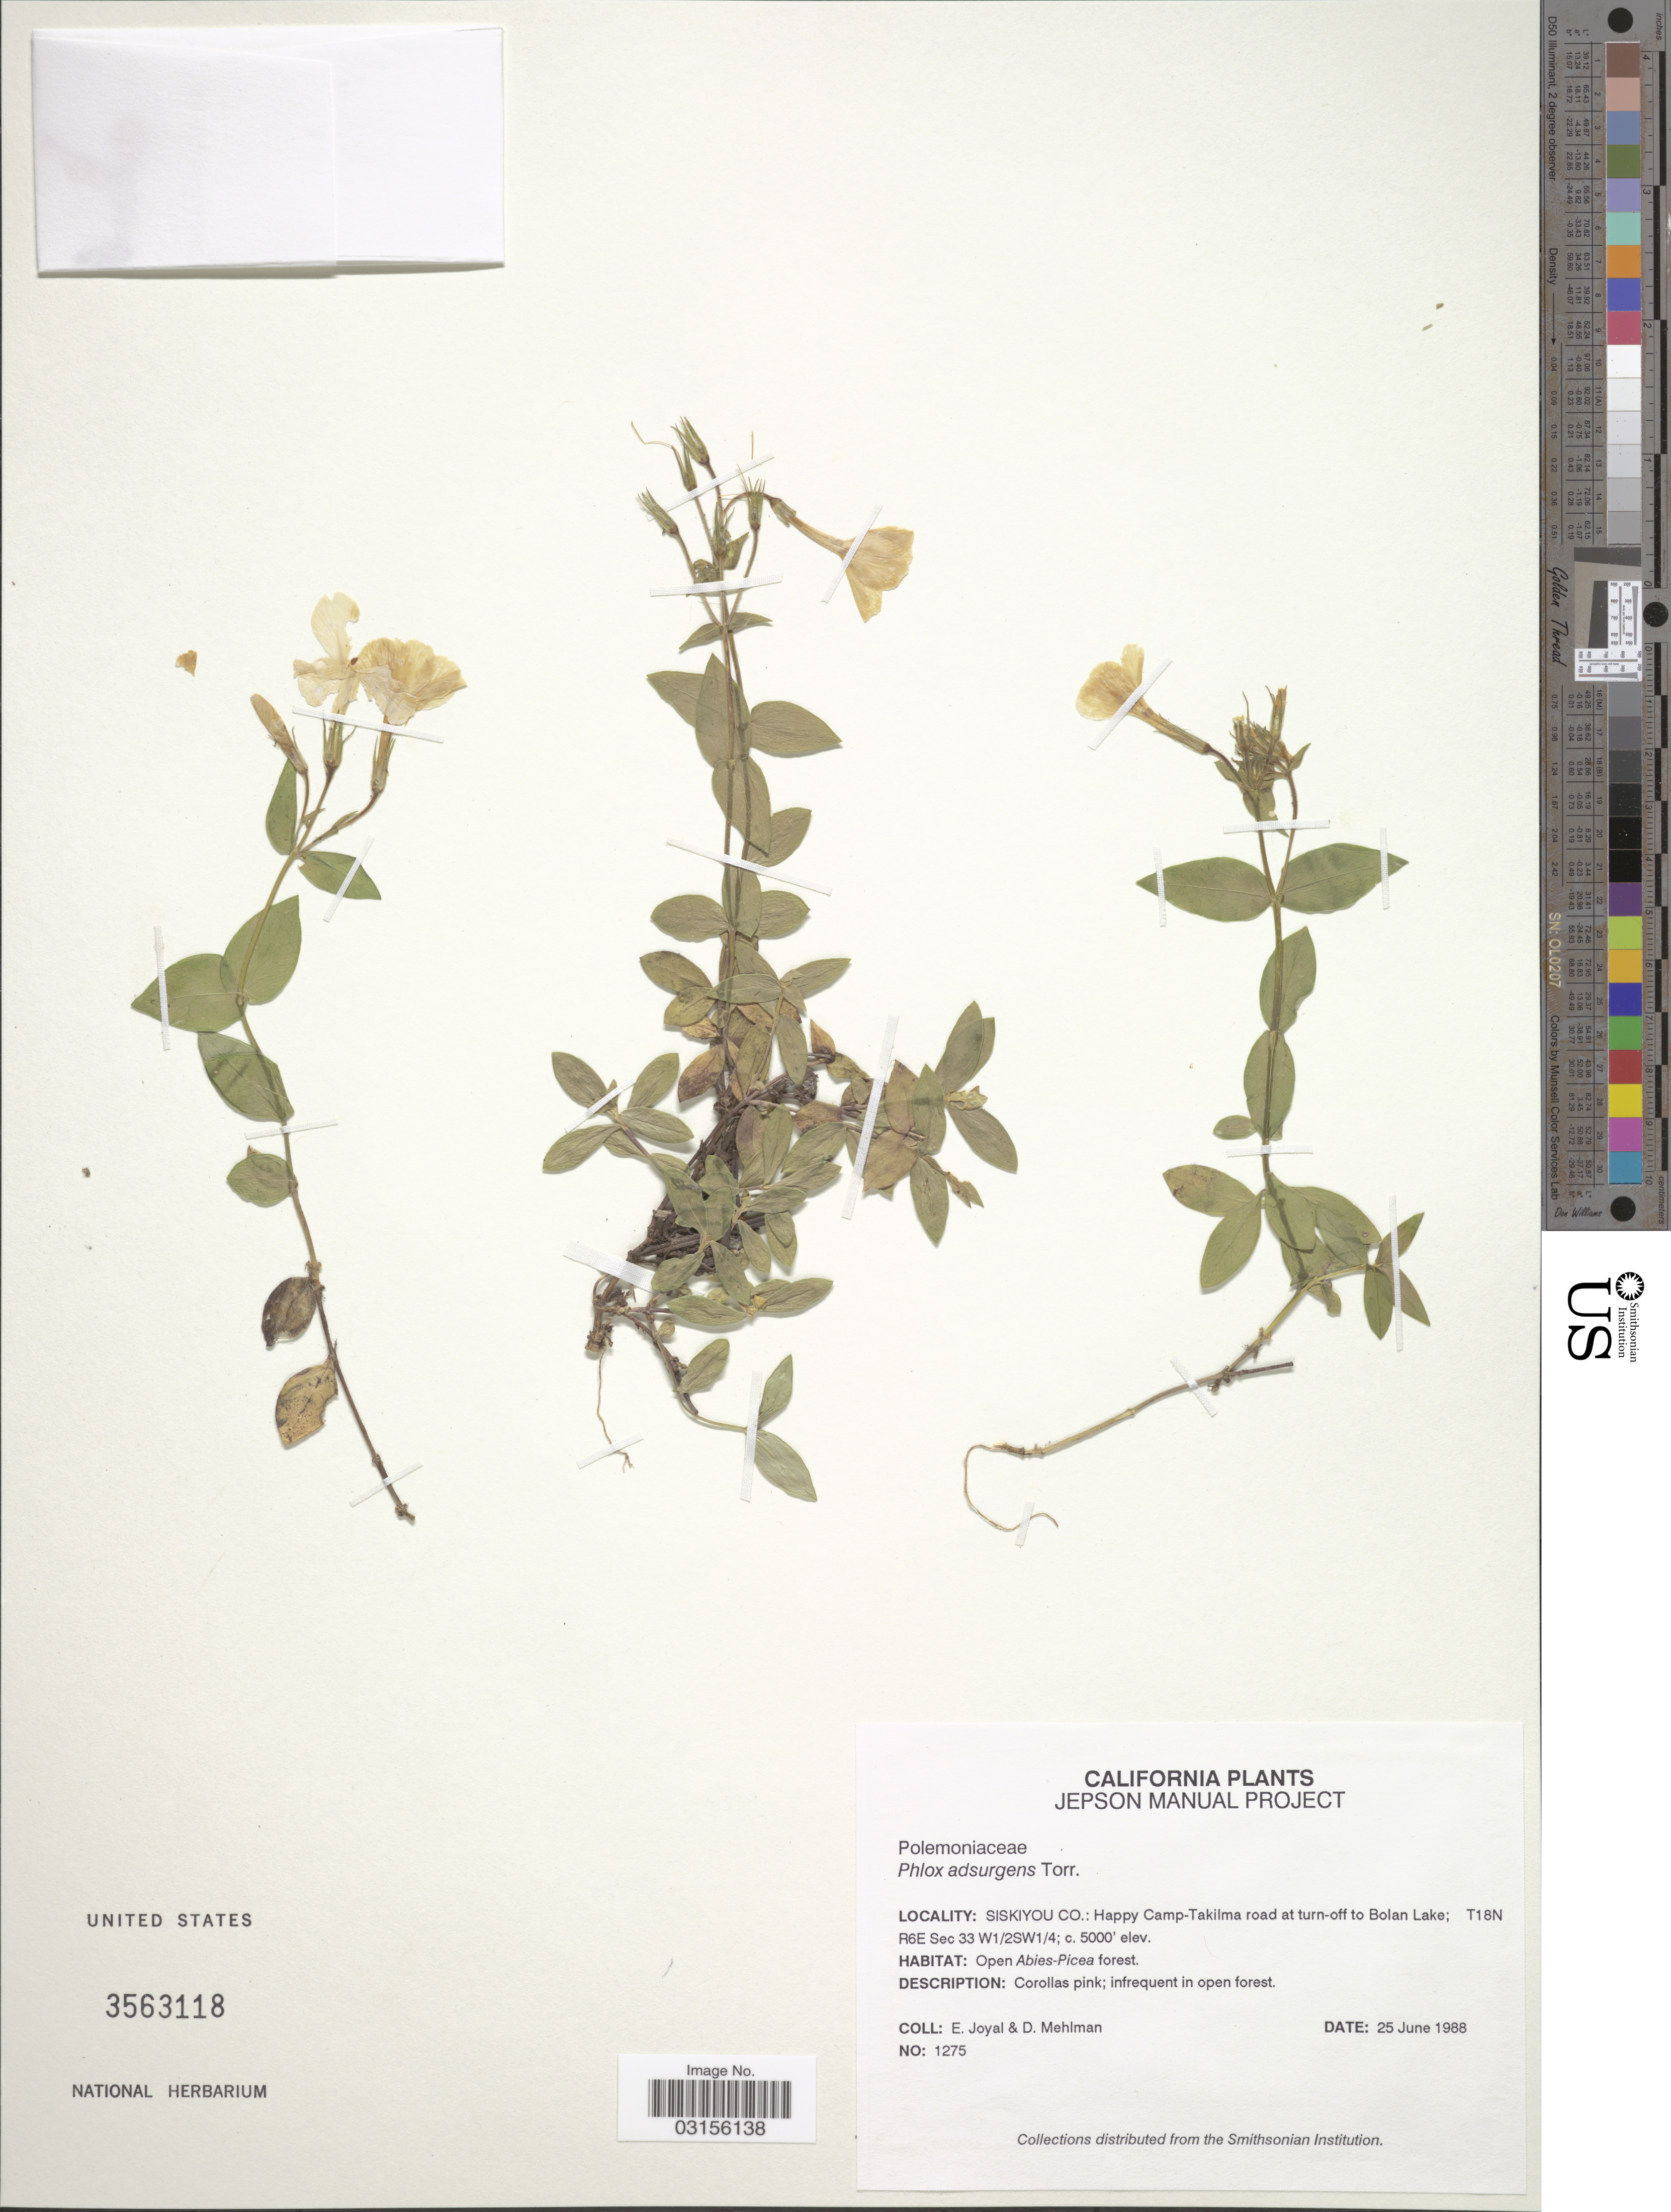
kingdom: Plantae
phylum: Tracheophyta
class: Magnoliopsida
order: Ericales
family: Polemoniaceae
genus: Phlox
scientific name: Phlox adsurgens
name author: Torr. ex A. Gray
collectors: E. Joyal & D. Mehlman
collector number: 1275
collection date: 1988-06-25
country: United States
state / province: California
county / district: Siskiyou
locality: Siskiyou Co.: Happy Camp-Takilma road at turn-off to Bolan Lake; T18N R6E Sec 33 W1/2SW1/4.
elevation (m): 1524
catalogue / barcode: US 3563118